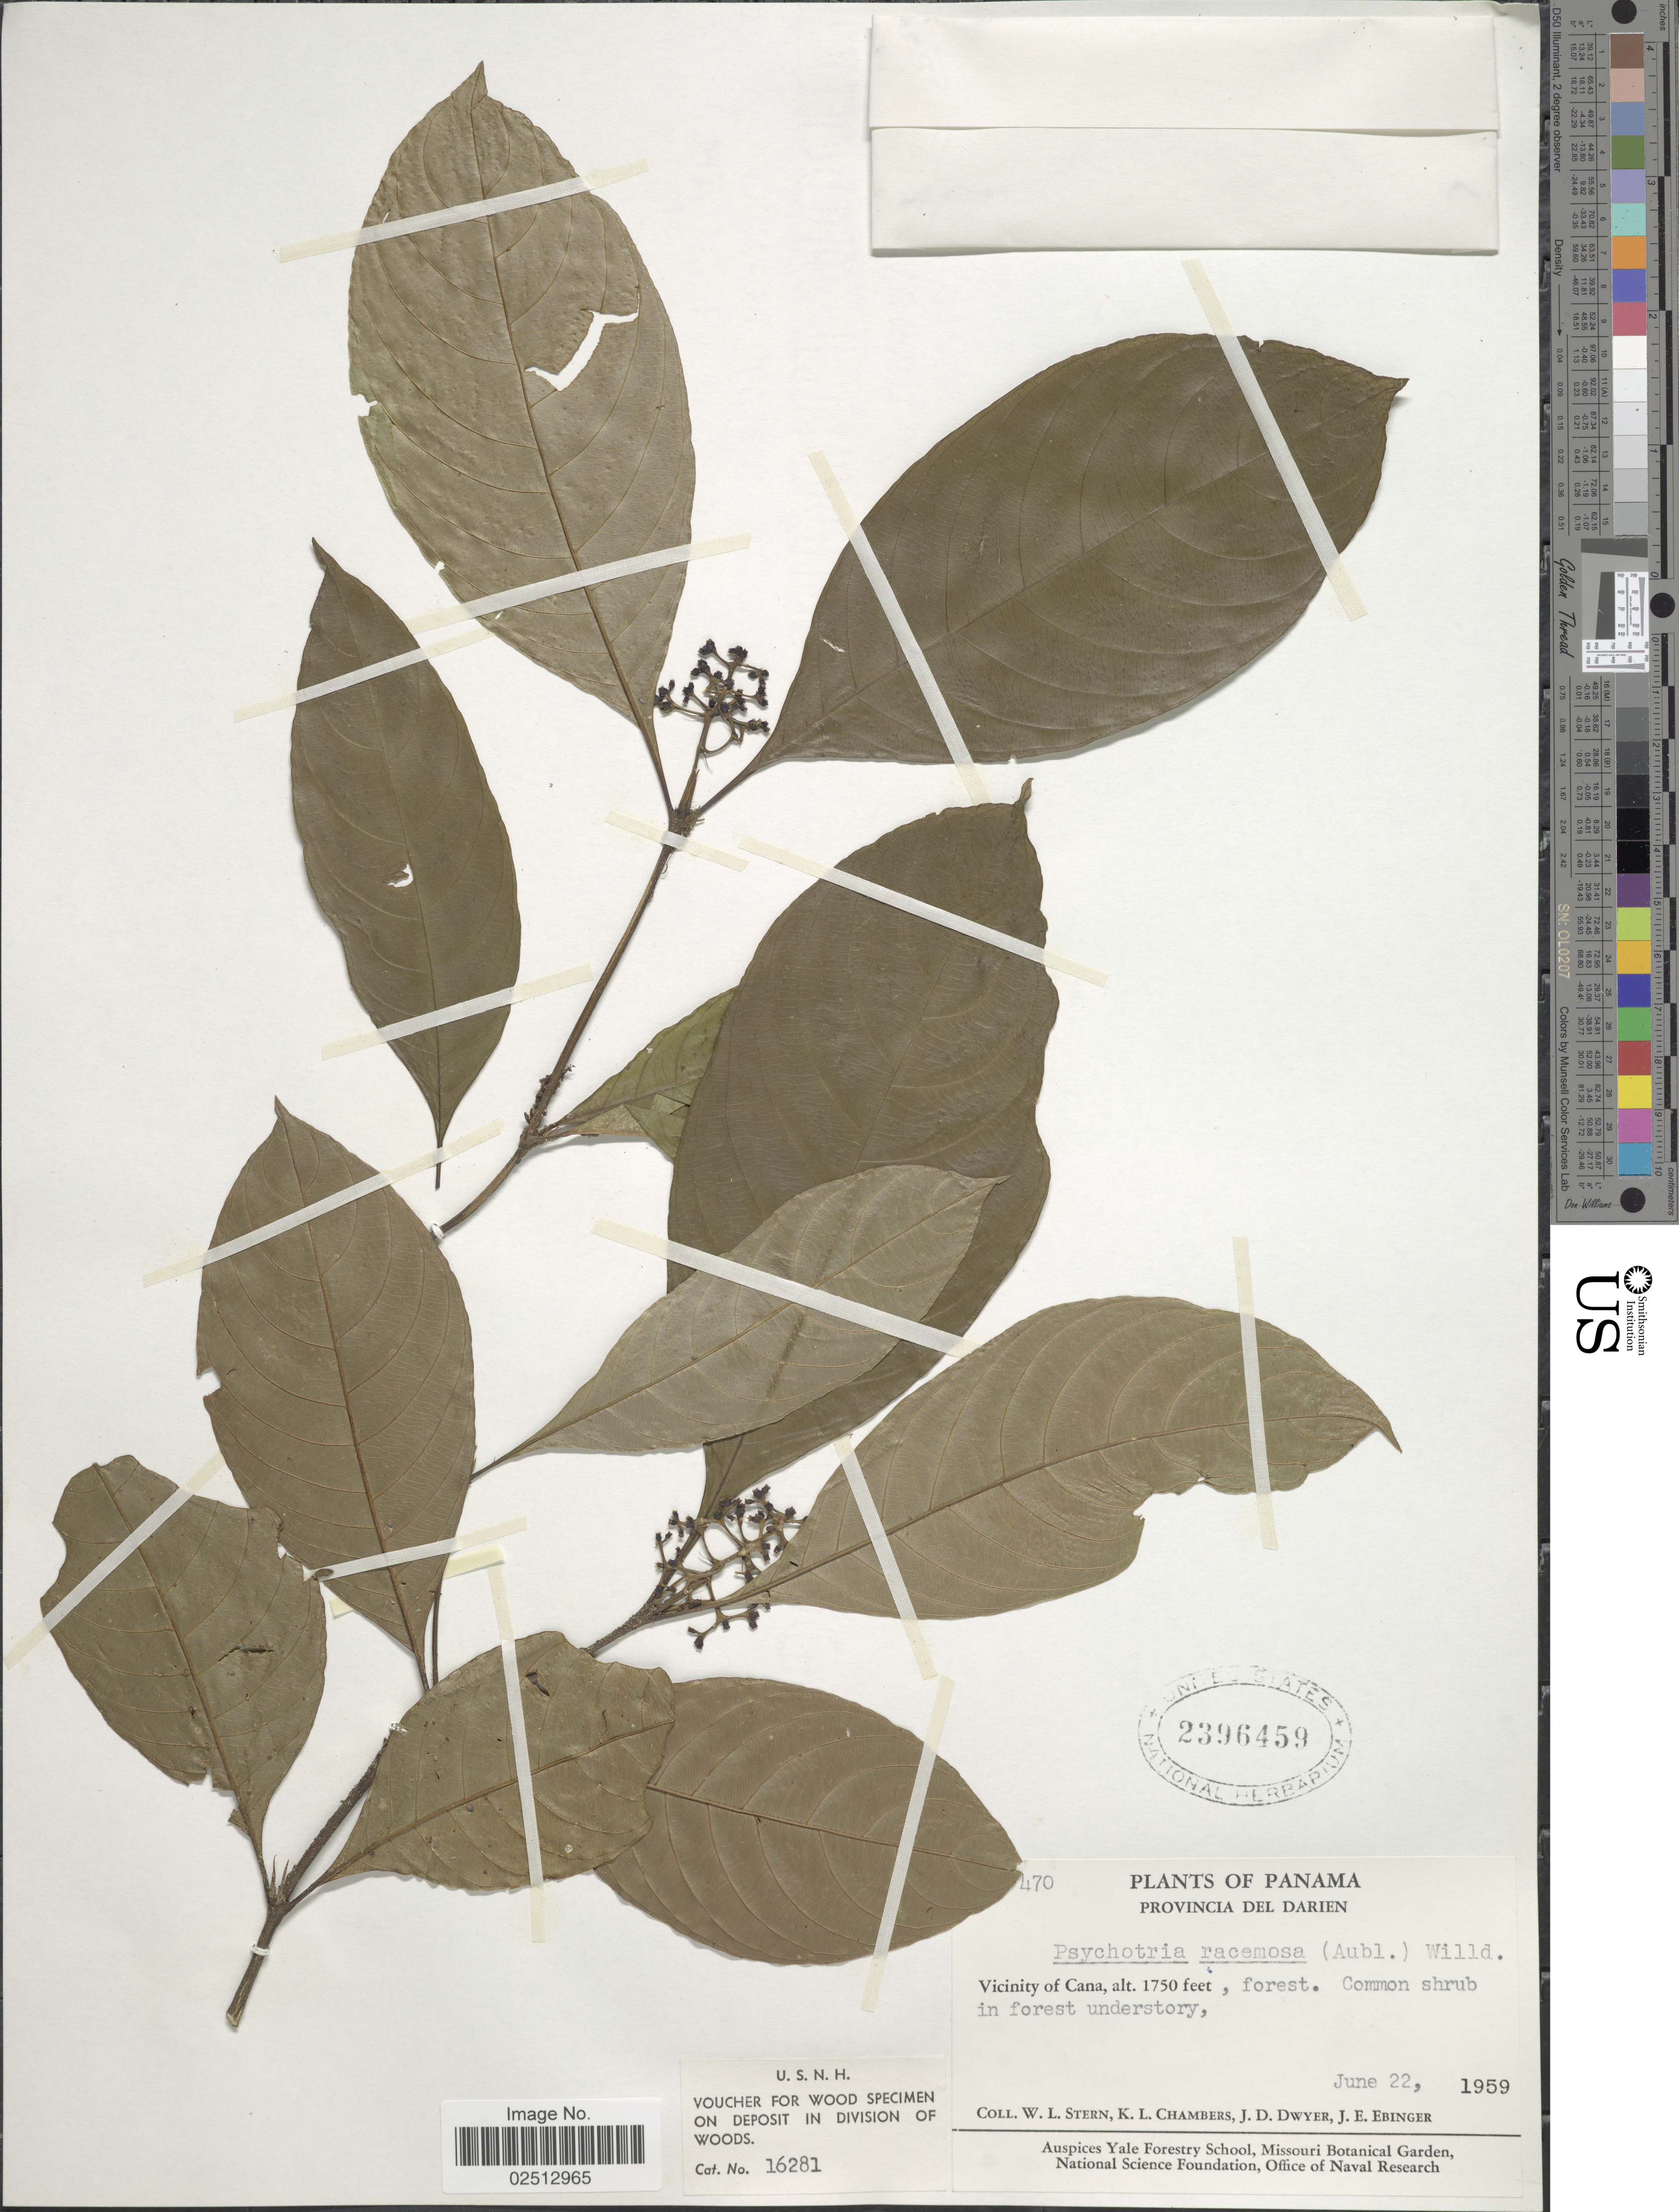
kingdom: Plantae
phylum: Tracheophyta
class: Magnoliopsida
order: Gentianales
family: Rubiaceae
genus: Psychotria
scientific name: Psychotria racemosa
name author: (Aubl.) Raeuschel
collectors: W. L. Stern, K. Chambers, J. D. Dwyer & J. Ebinger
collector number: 470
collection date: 1959-06-22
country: Panama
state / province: Darién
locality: Provincia del Darien. Vicinity of Cana.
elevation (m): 533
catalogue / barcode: US 2396459